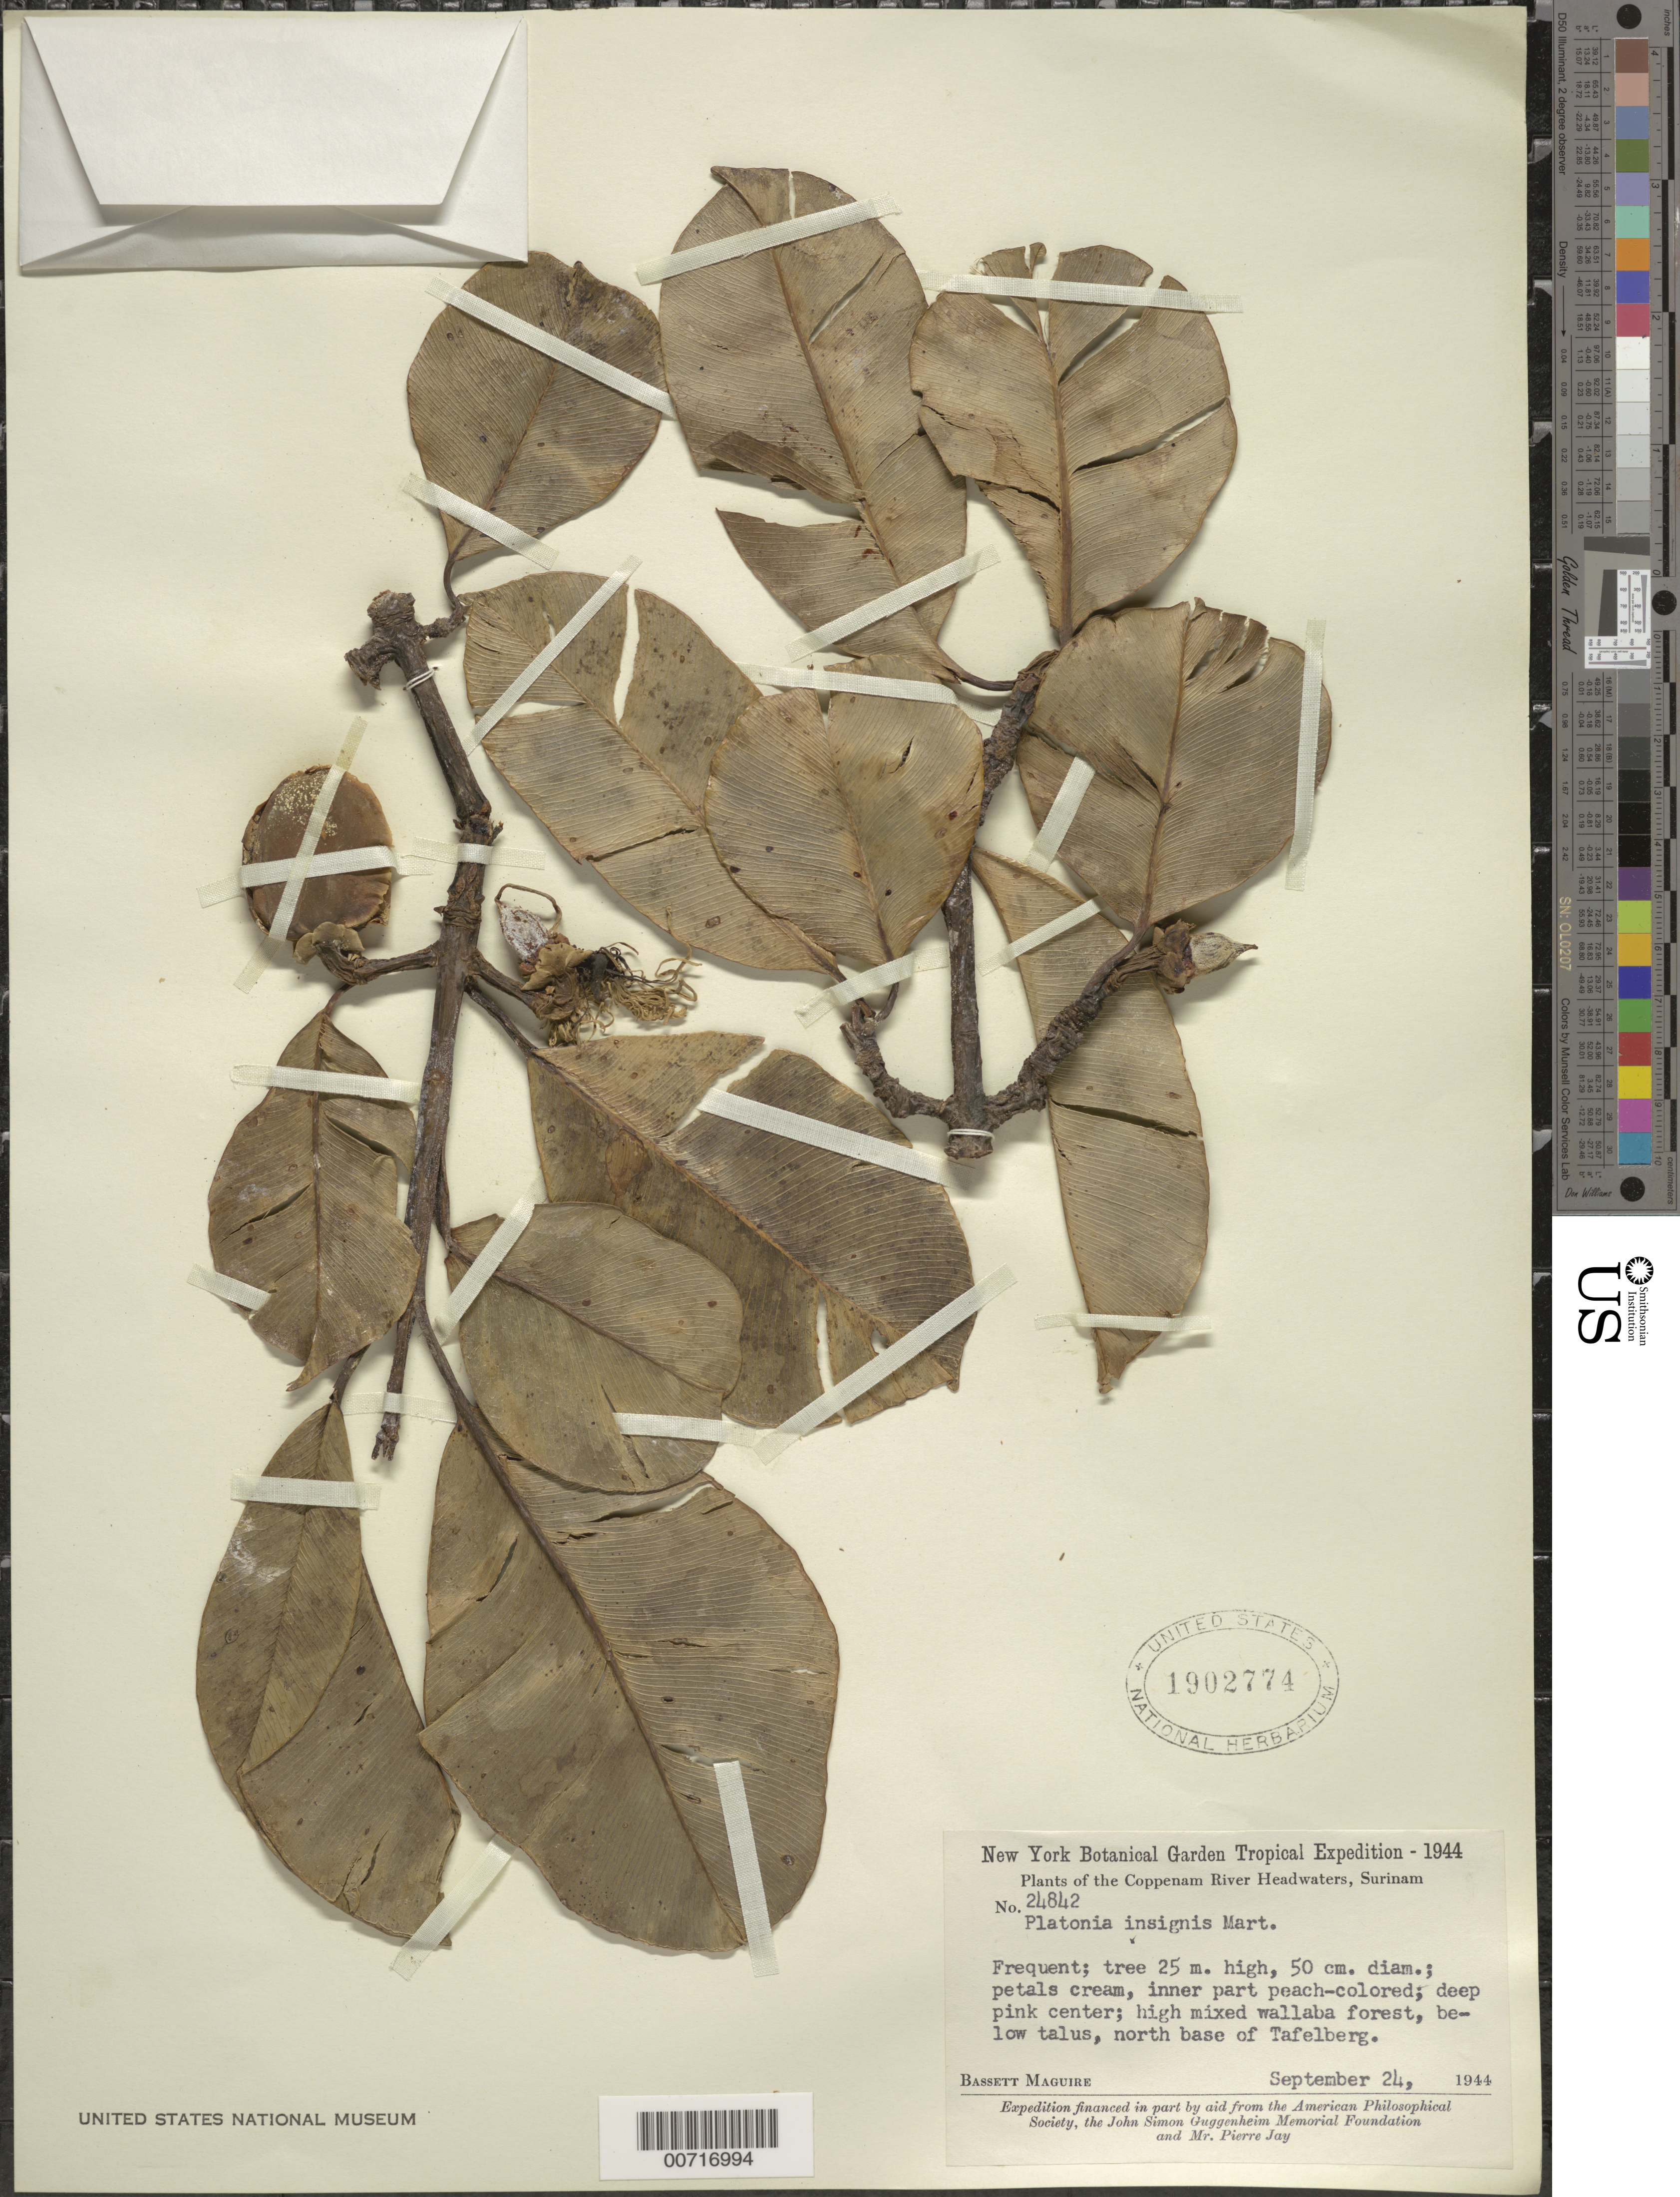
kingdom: Plantae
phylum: Tracheophyta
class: Magnoliopsida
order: Malpighiales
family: Clusiaceae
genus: Platonia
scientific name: Platonia insignis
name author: Mart.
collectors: B. Maguire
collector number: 24842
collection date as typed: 24-Sep-44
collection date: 1944-09-24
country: Suriname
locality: Tafelberg (Table Mountain), north base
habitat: High mixed Wallaba forest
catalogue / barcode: US 1902774